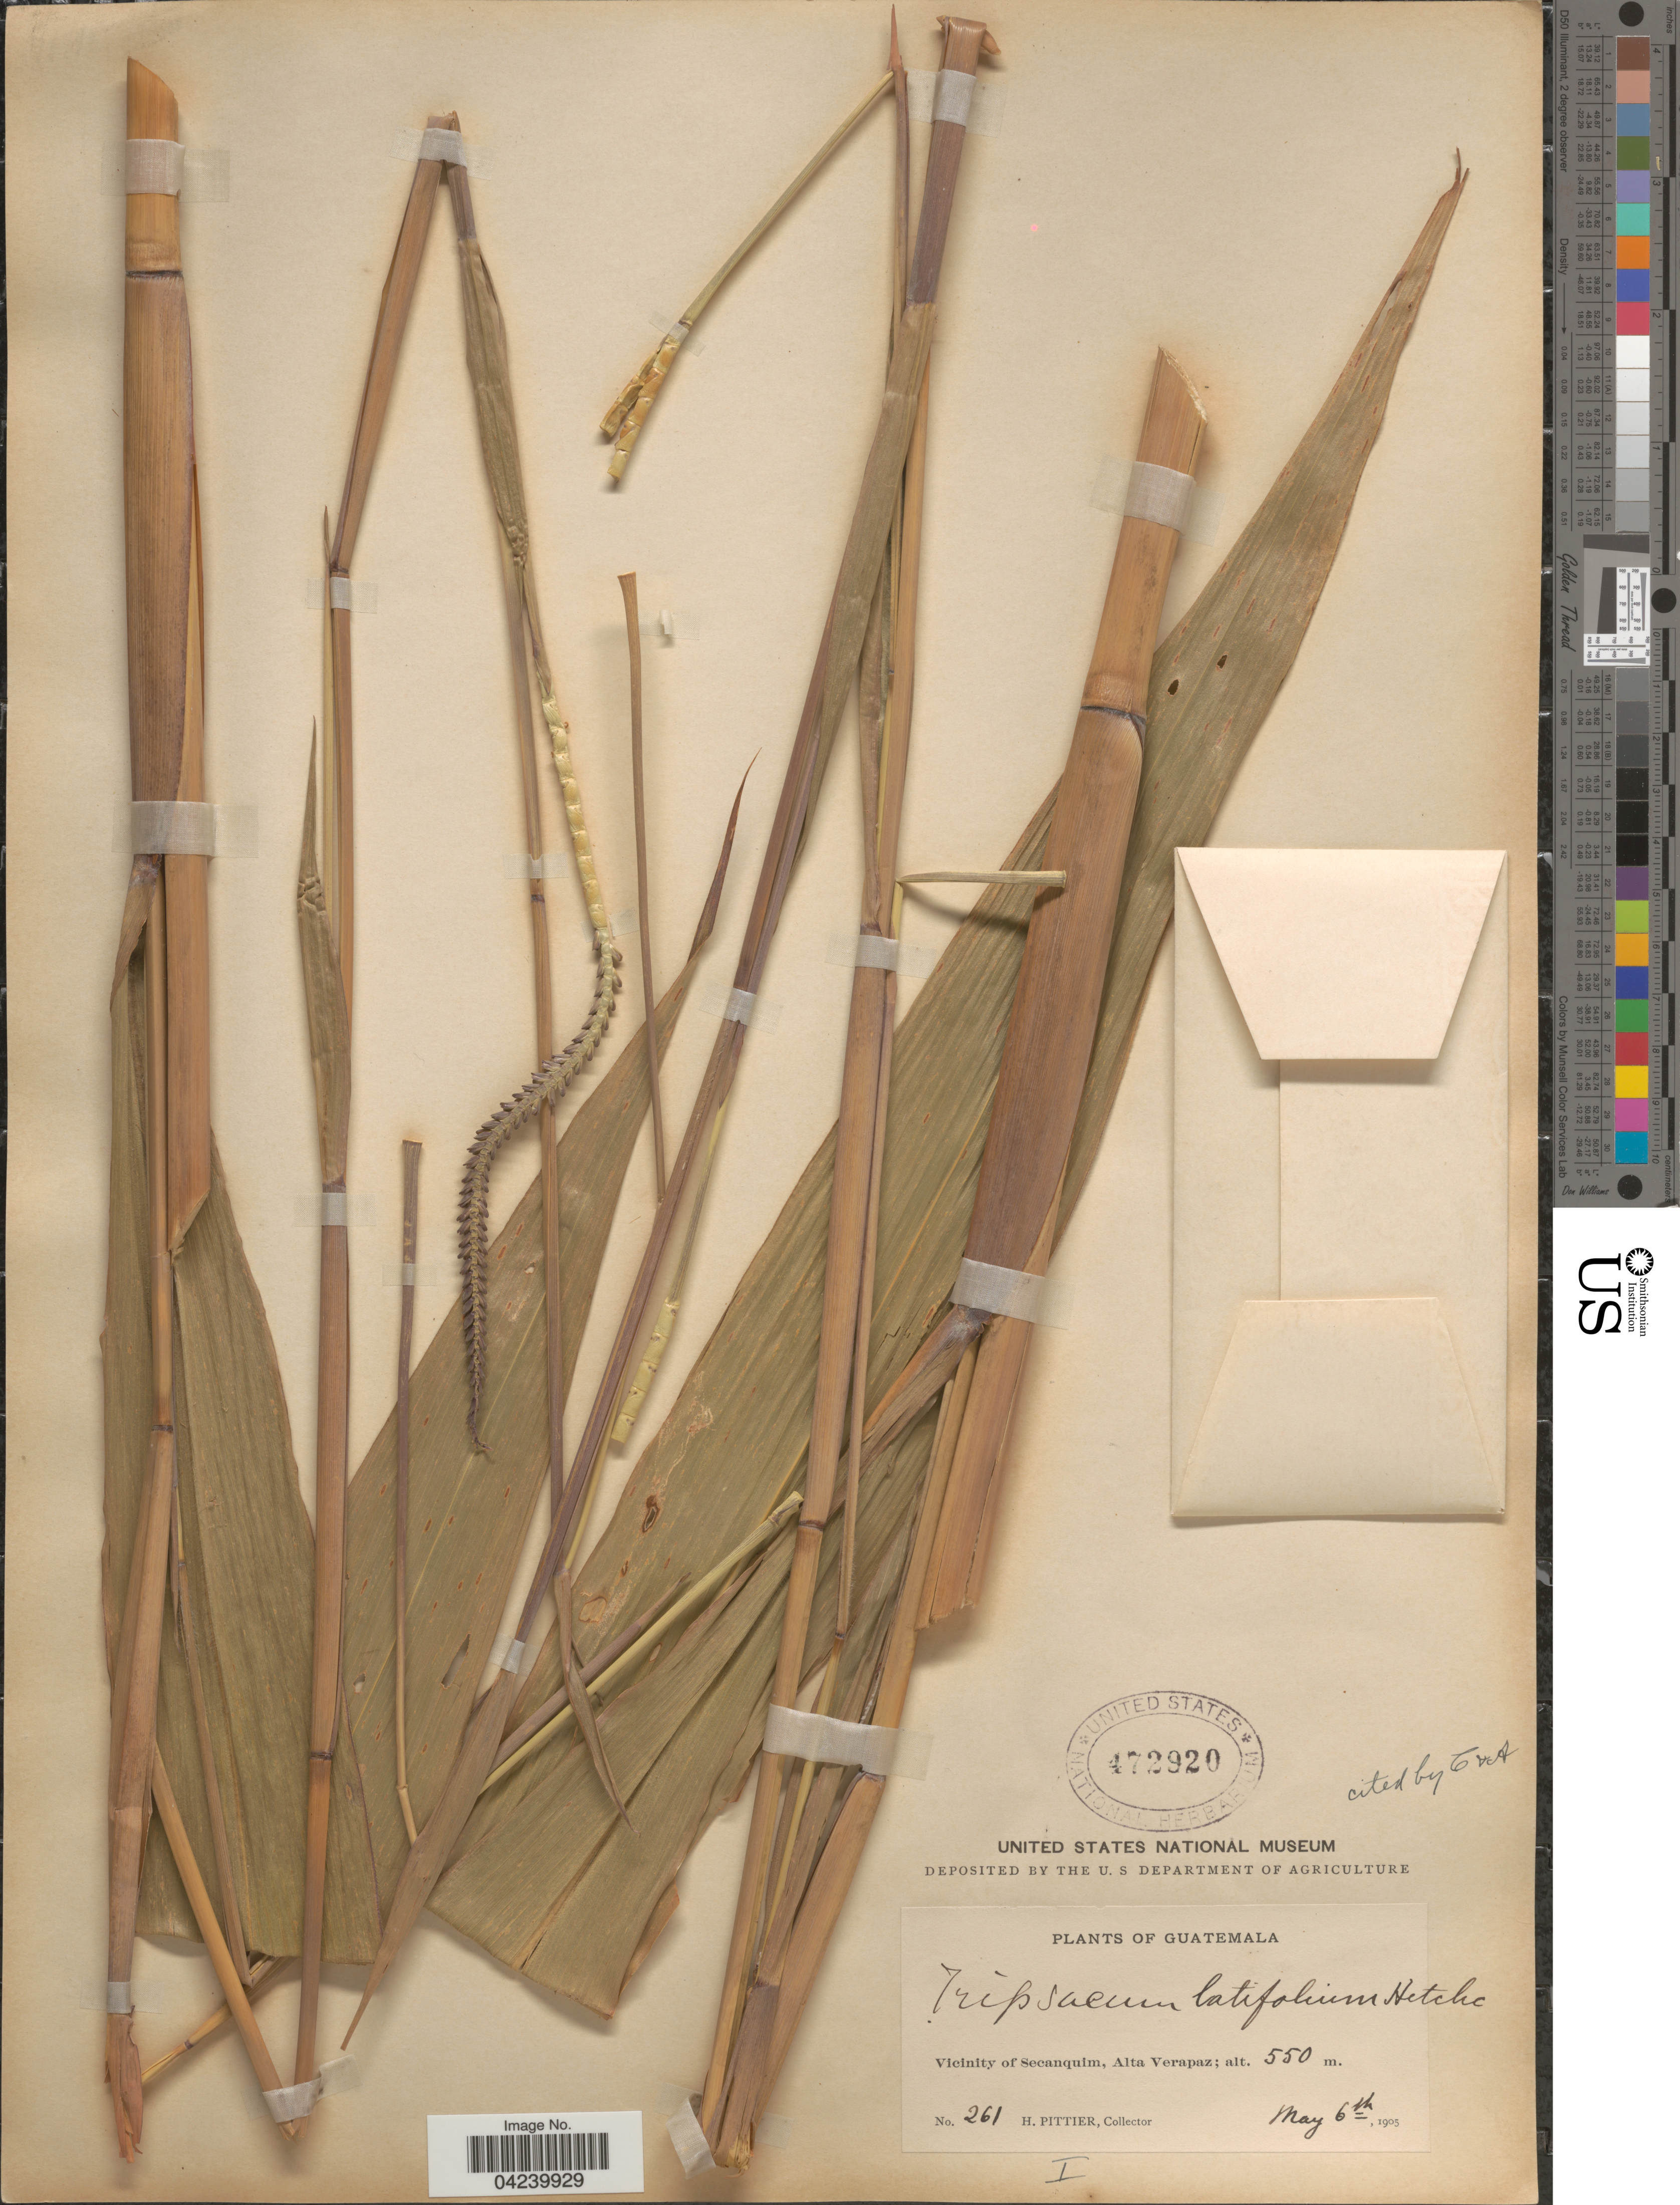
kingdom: Plantae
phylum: Tracheophyta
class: Liliopsida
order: Poales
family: Poaceae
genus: Tripsacum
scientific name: Tripsacum latifolium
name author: Hitchc.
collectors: H. F. Pittier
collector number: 261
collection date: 1905-05-06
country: Guatemala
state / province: Alta Verapaz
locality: Vicinity of Secanquim.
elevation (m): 550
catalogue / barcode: US 472920